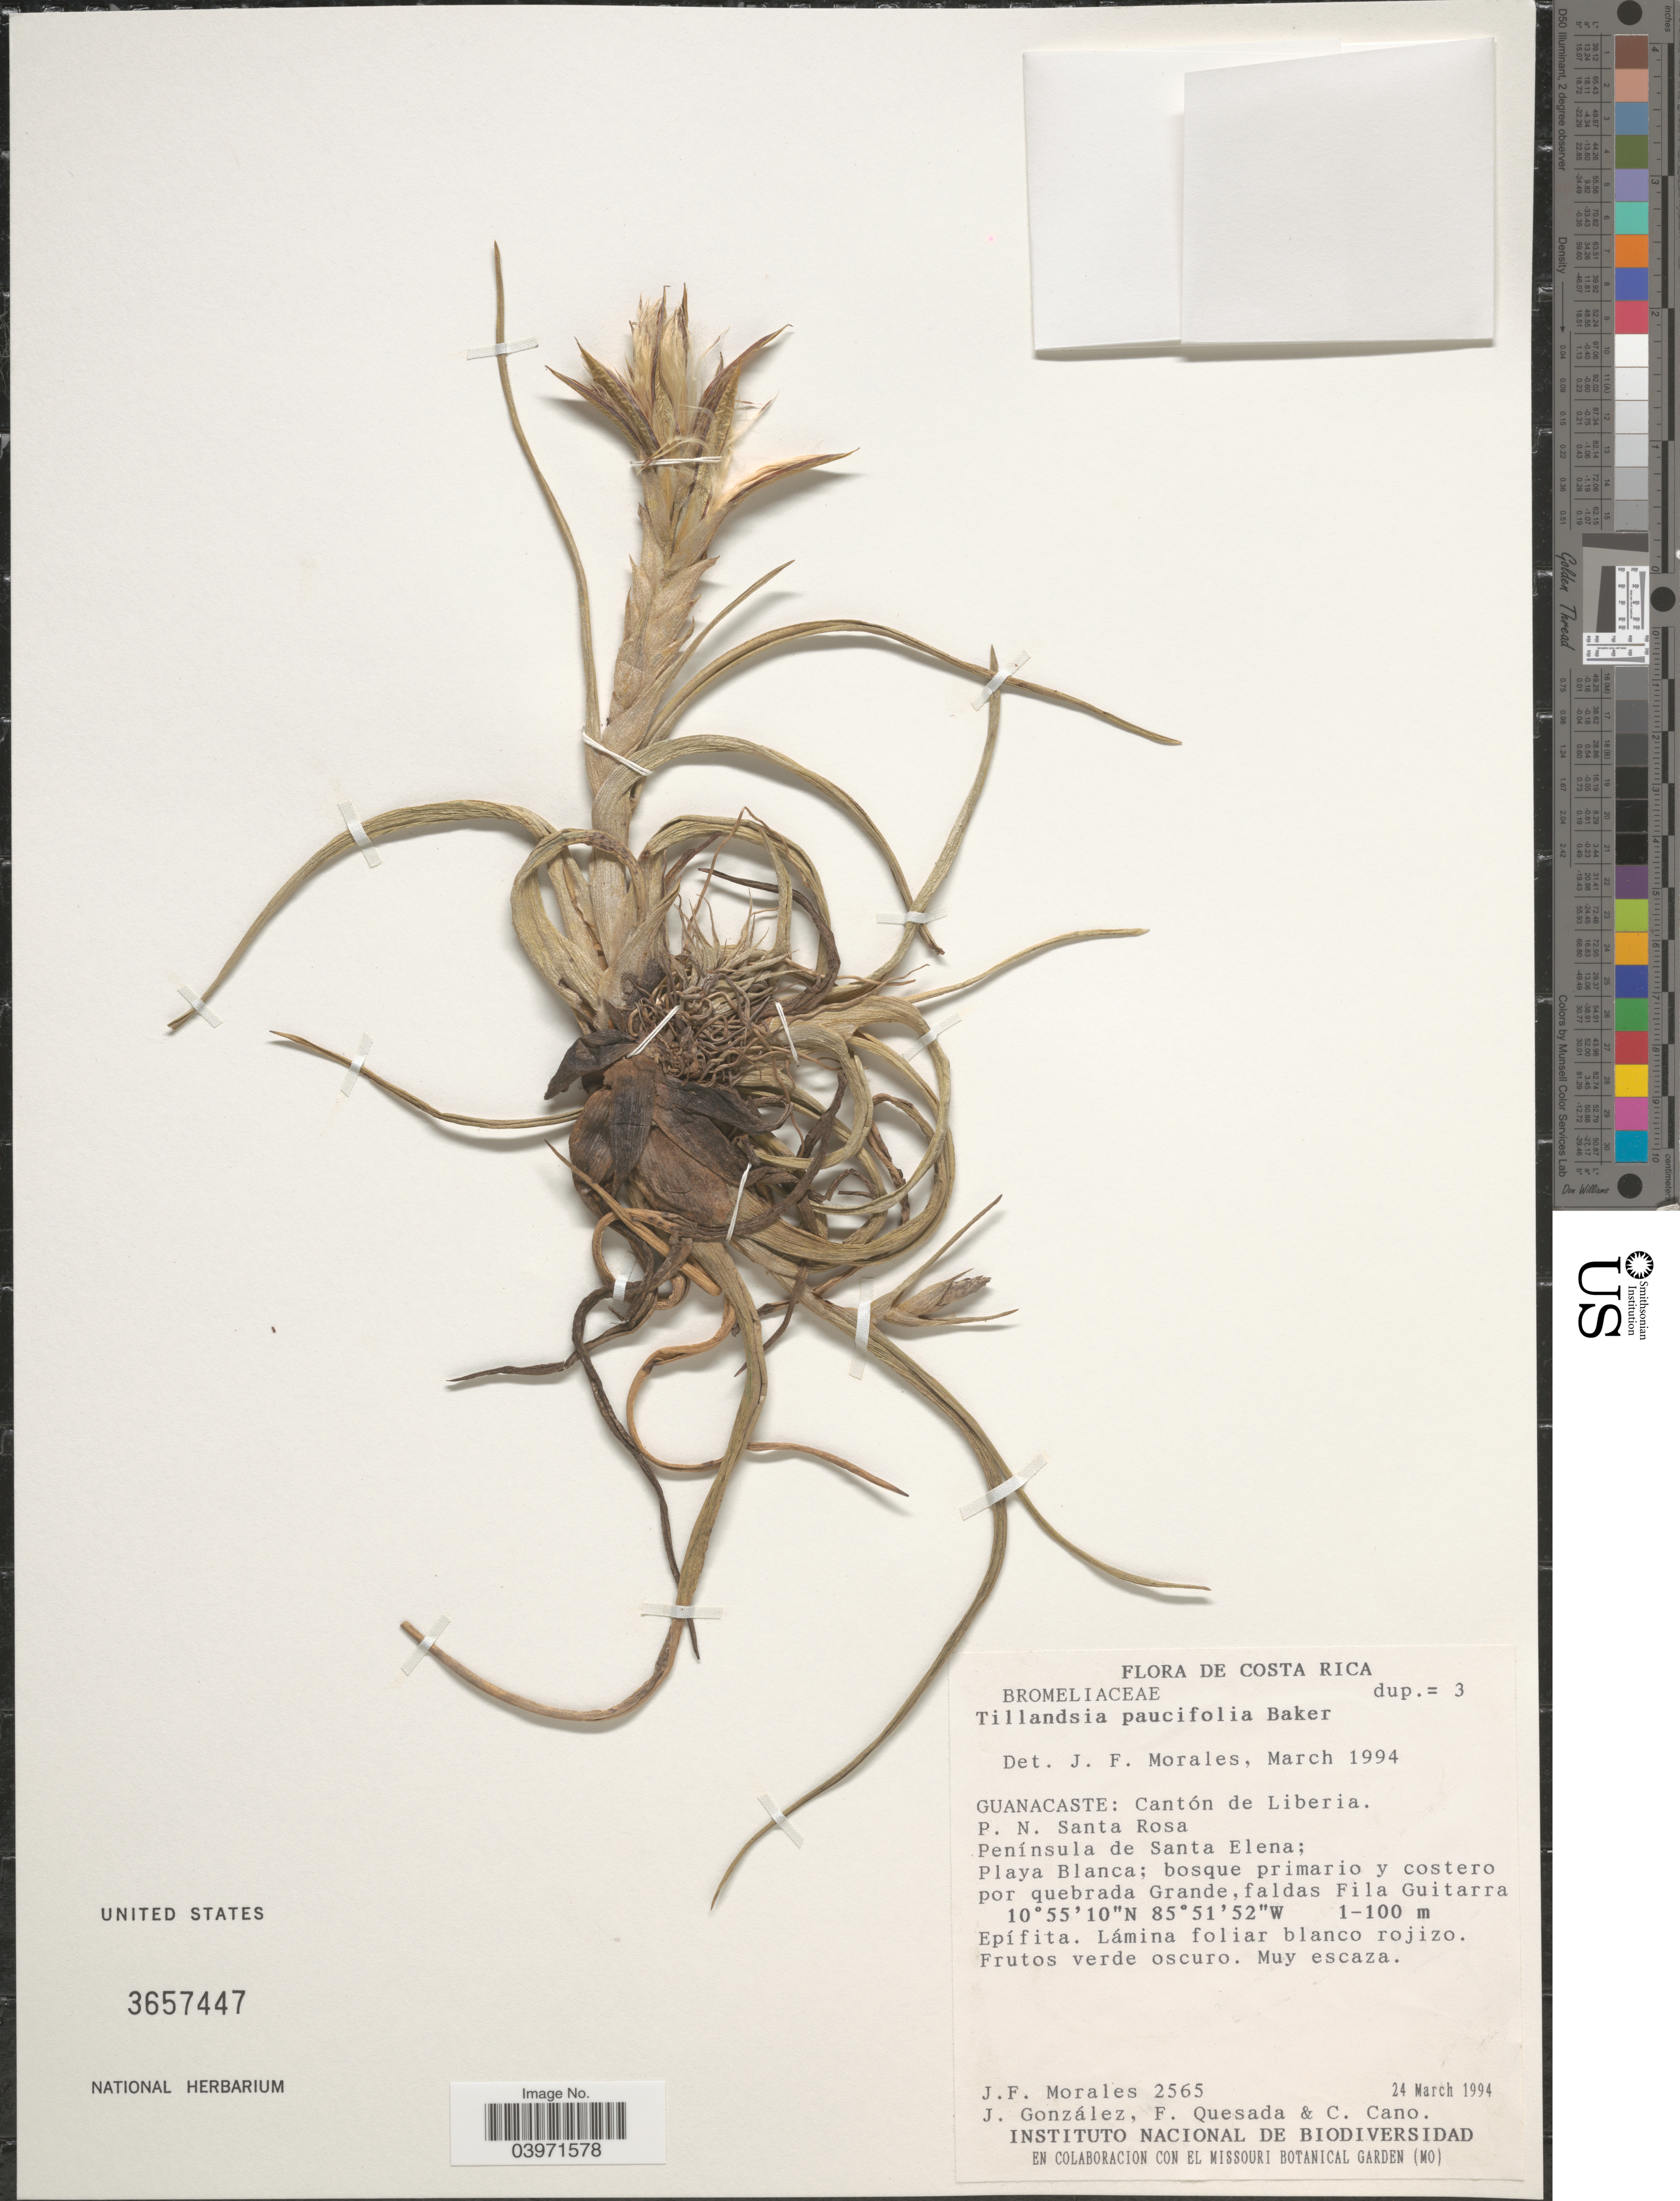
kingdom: Plantae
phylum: Tracheophyta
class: Liliopsida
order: Poales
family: Bromeliaceae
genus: Tillandsia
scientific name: Tillandsia paucifolia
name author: Baker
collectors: J. Morales, J. González, F. Quesada & C. Cano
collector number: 2565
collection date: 1994-03-24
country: Costa Rica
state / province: Guanacaste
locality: Cantón de Liberia. P. N. Santa Rosa. Península de Santa Elena; Playa Blanca; bosque primario y costero por quebrada Grande, faldas Fila Guitarra.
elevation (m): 1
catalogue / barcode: US 3657447